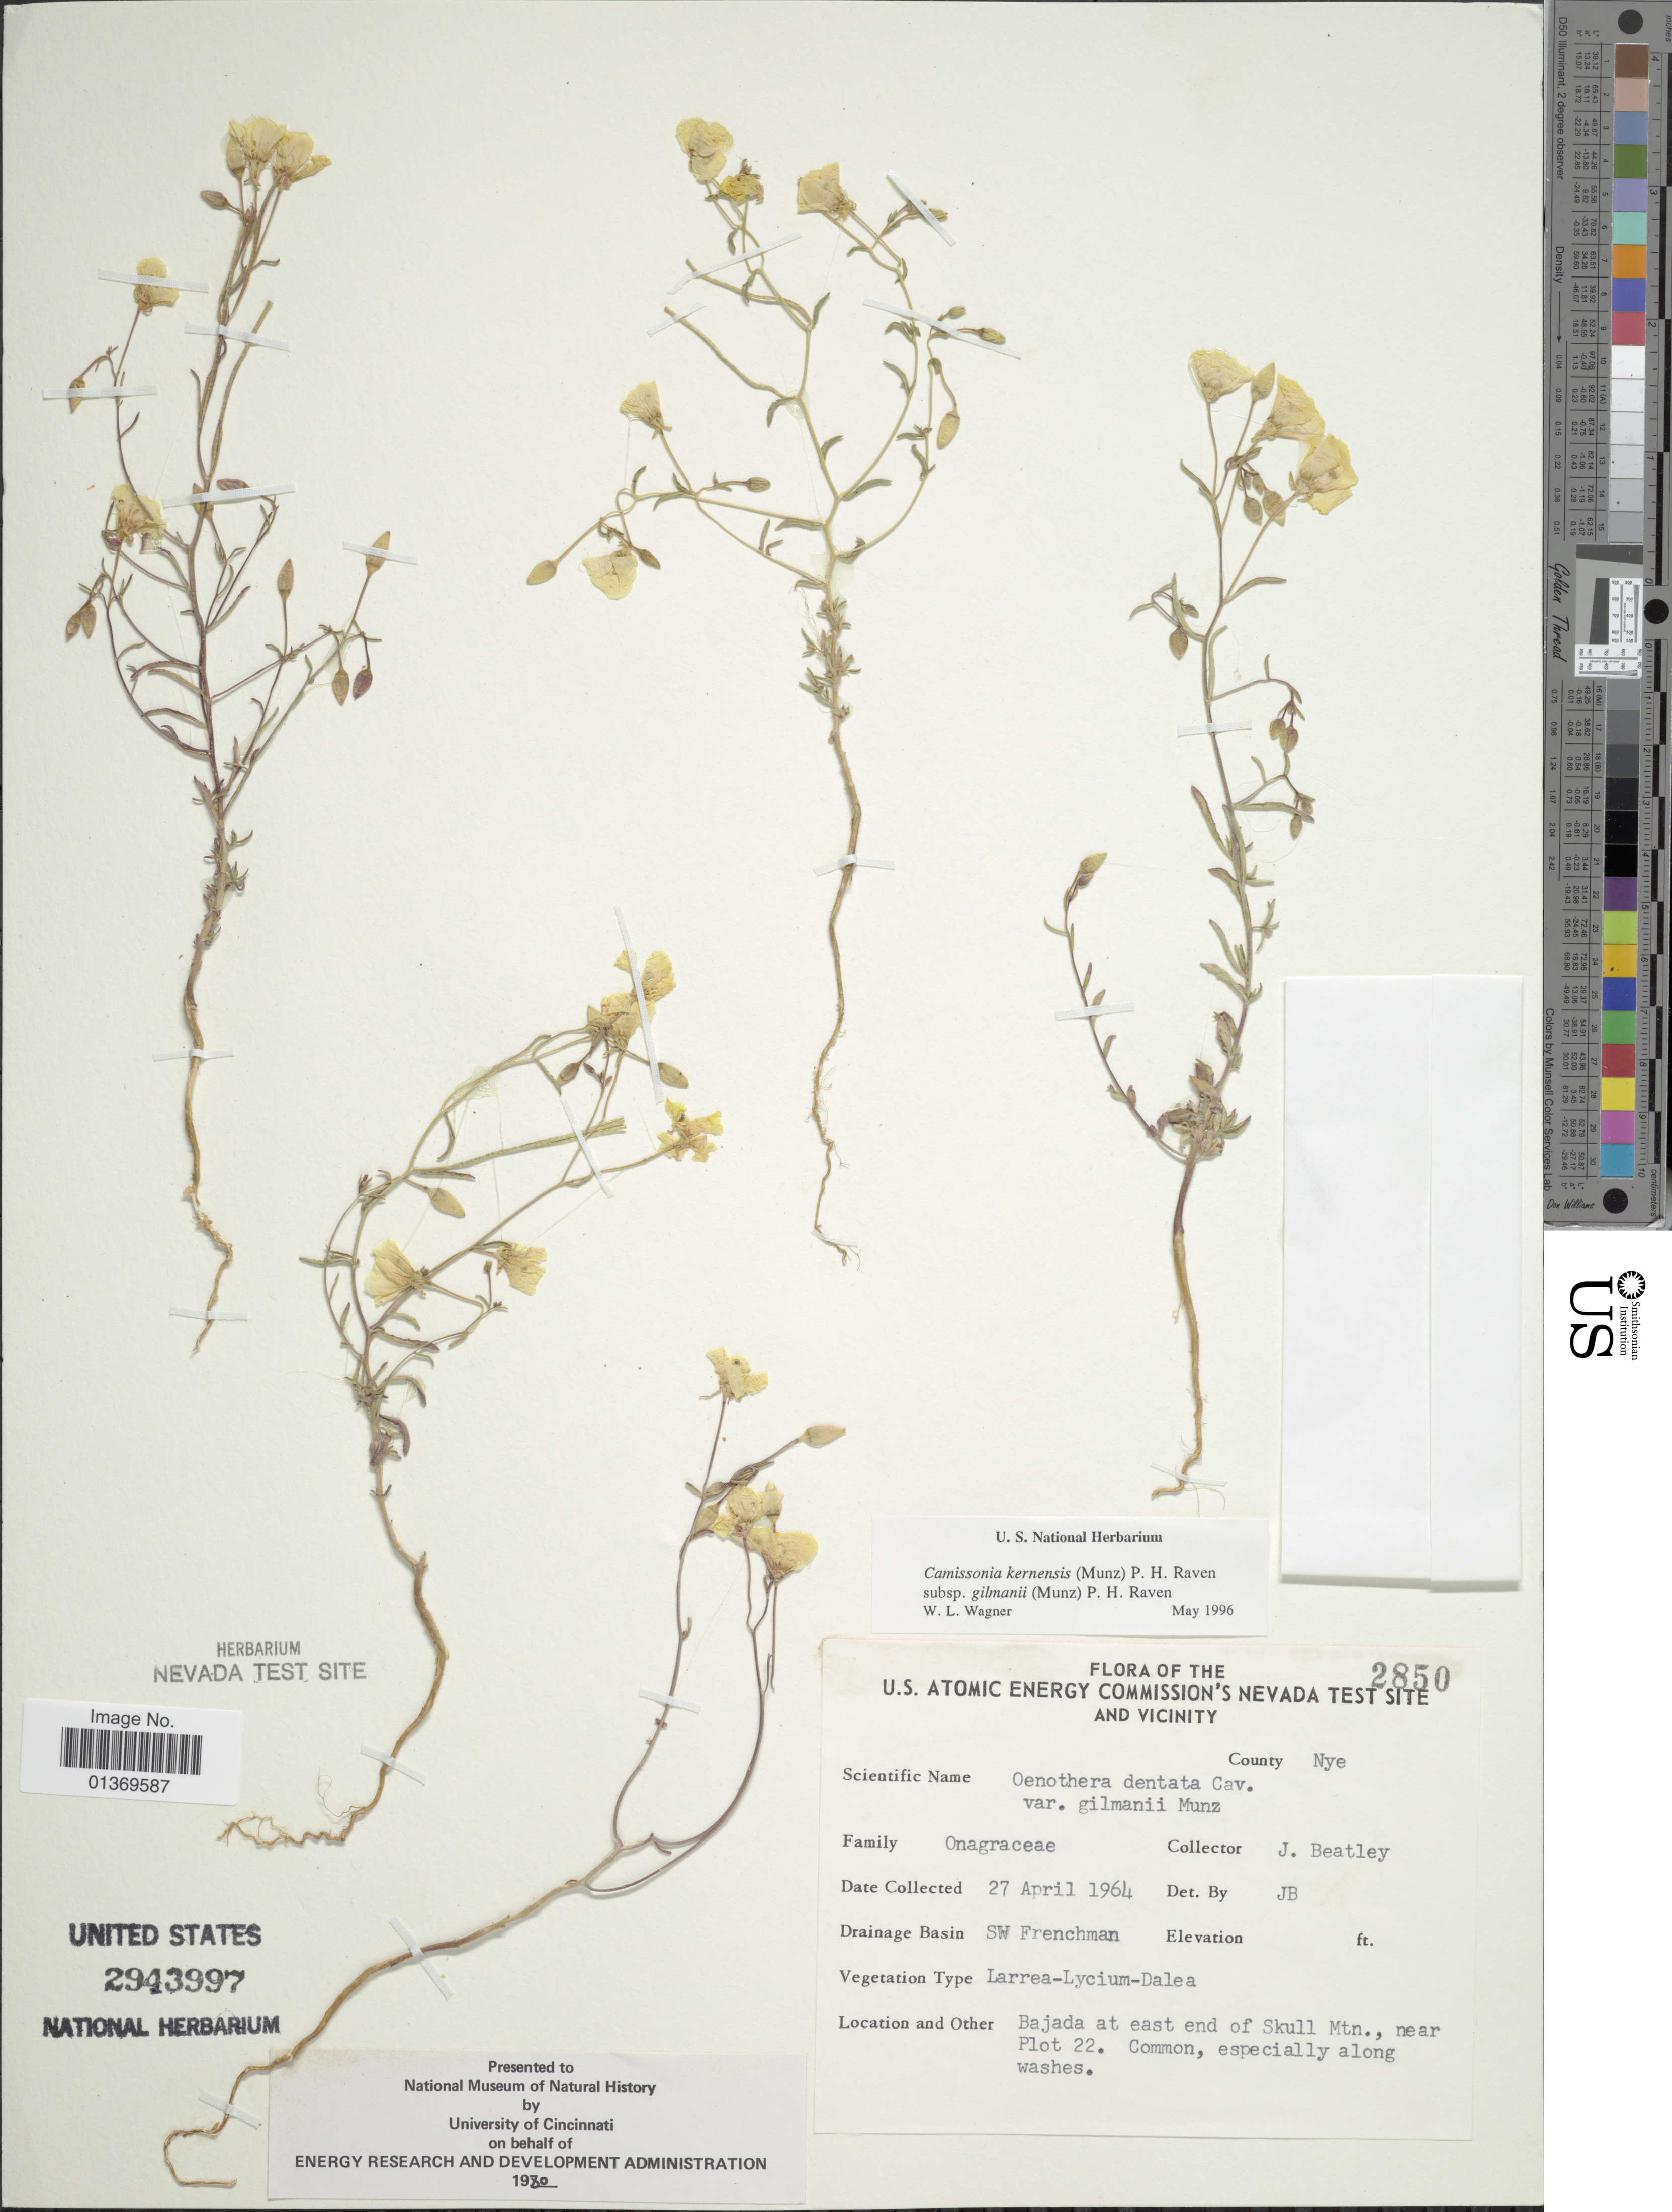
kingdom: Plantae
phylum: Tracheophyta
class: Magnoliopsida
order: Myrtales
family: Onagraceae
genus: Camissonia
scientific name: Camissonia kernensis subsp. gilmanii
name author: (Munz) P.H. Raven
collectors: J. C. Beatley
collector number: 2850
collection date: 1964-04-27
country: United States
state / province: Nevada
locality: U.S. Atomic Energy Commission's Nevada Test Site and Vicinity, County Nye, SW Frenchman, Bajada at east end of Skull Mtn., near Plot 22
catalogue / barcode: US 2943997